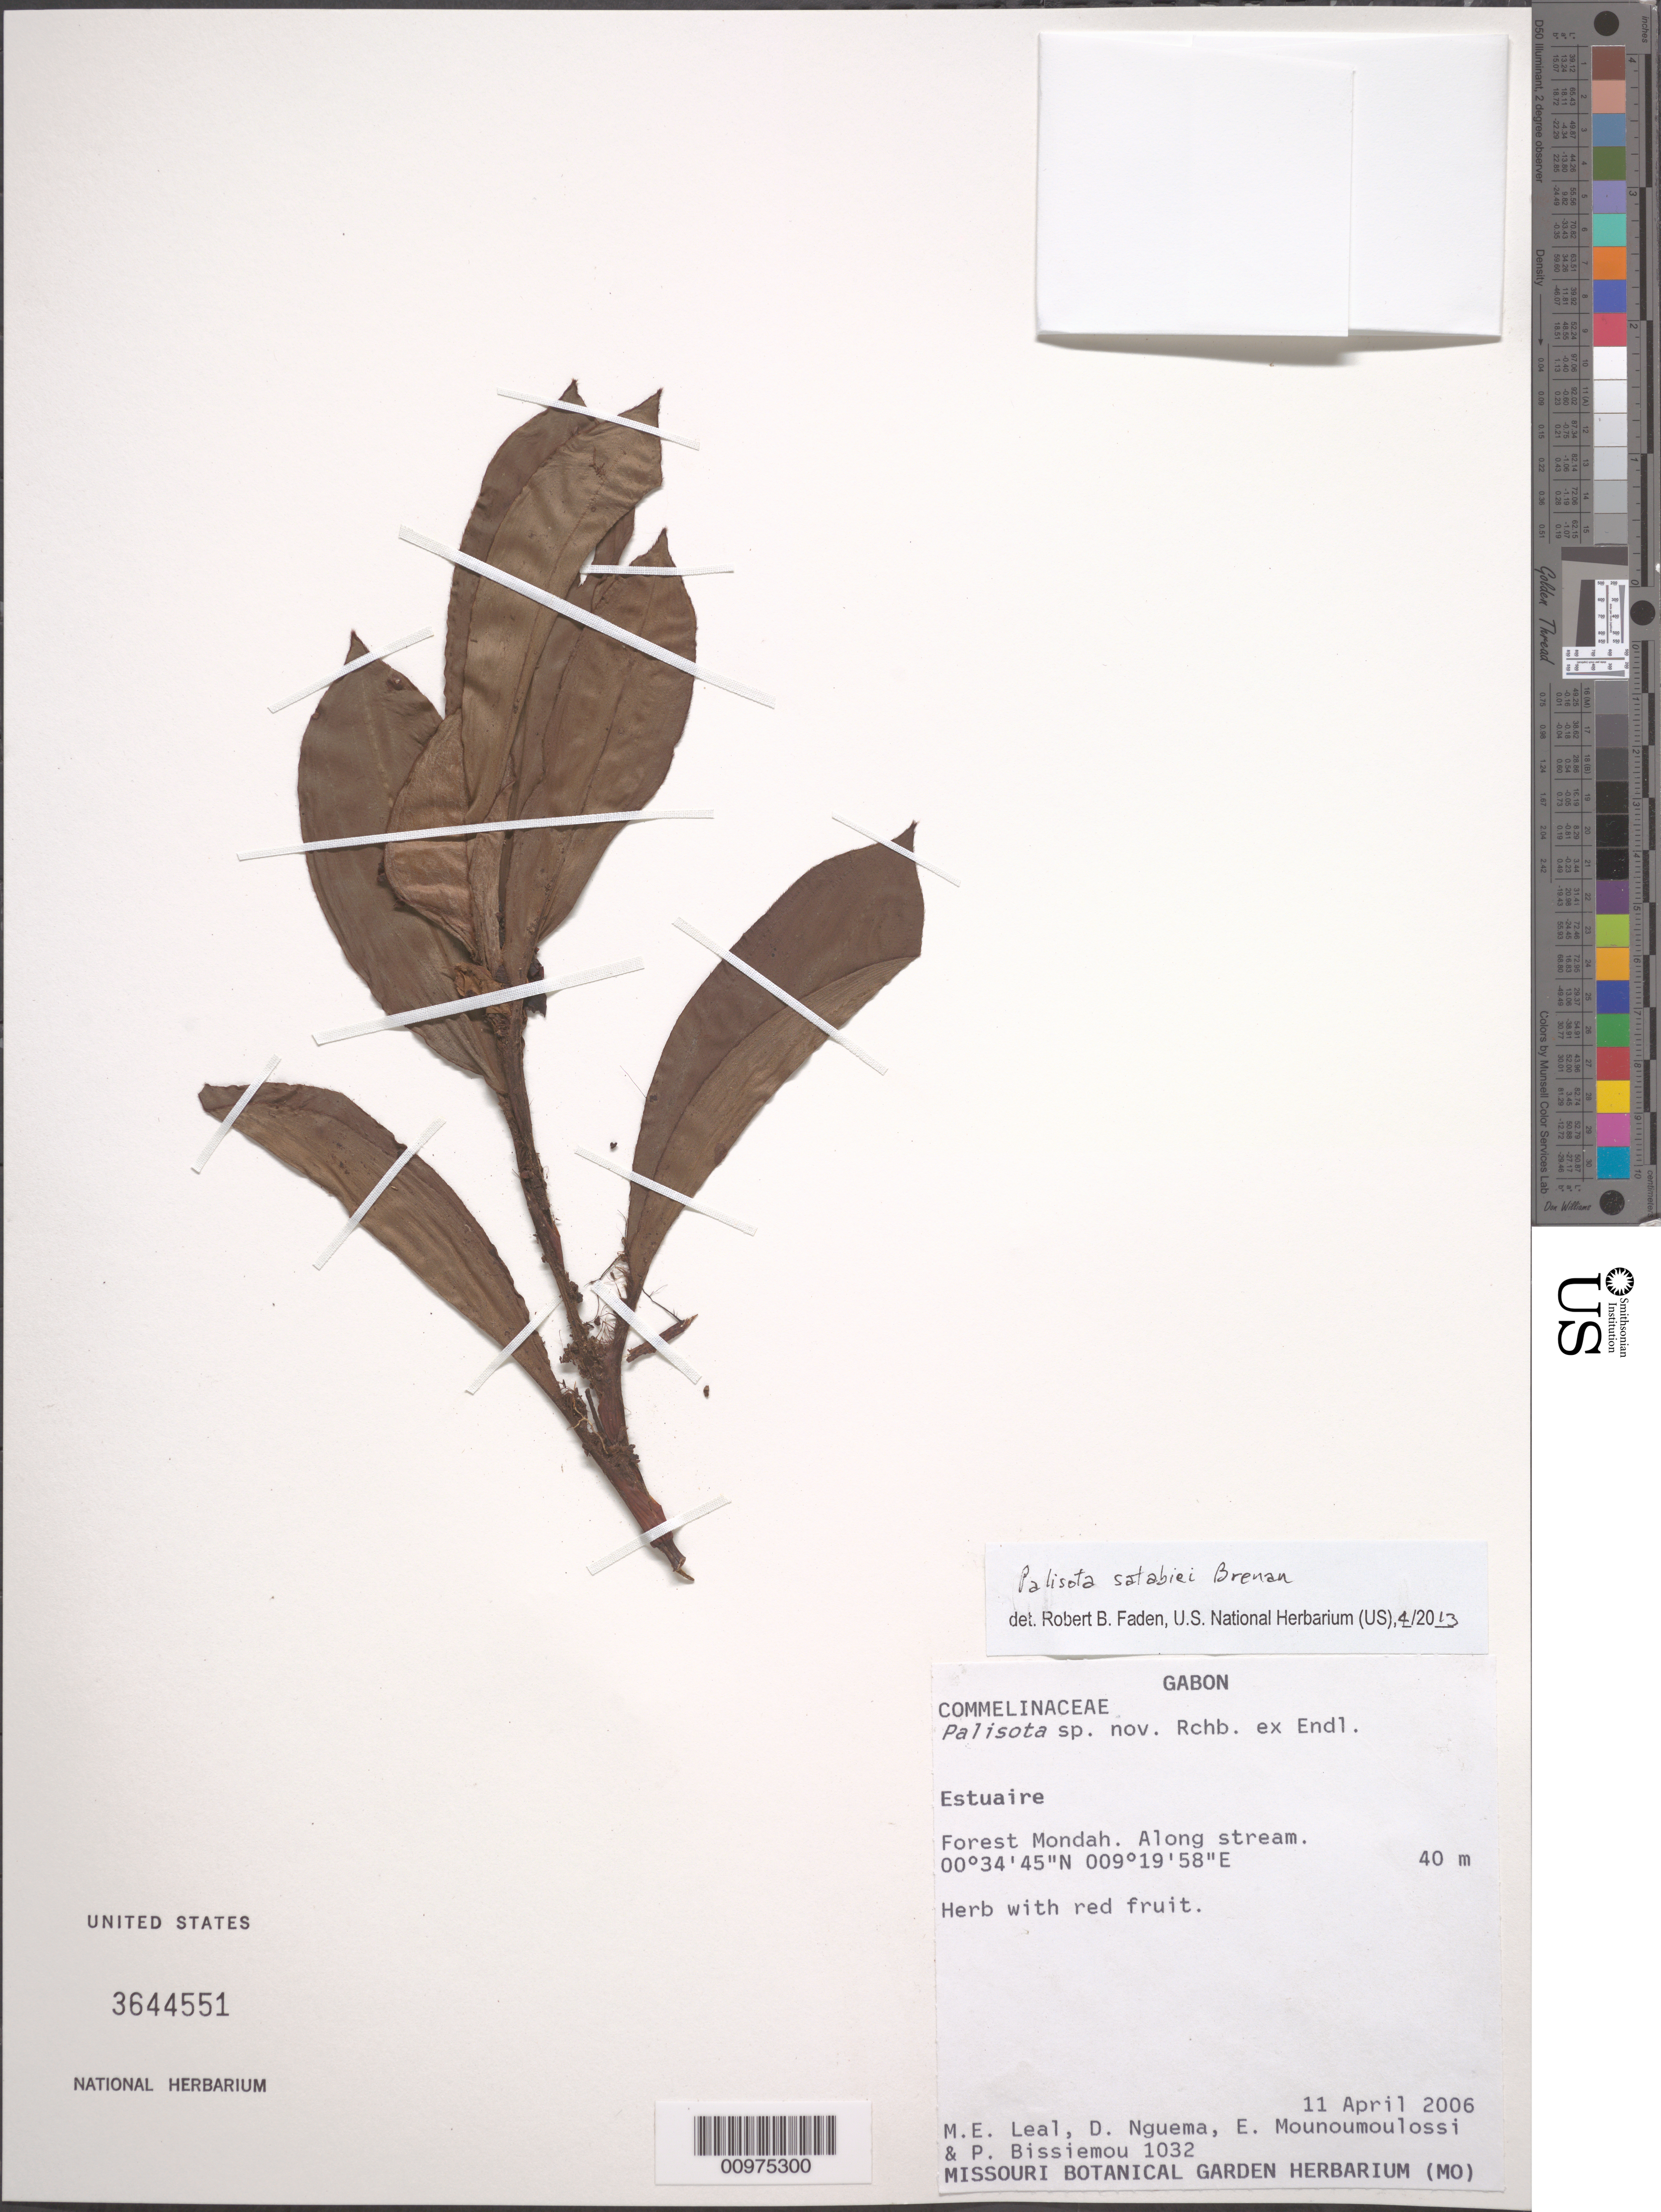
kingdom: Plantae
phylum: Tracheophyta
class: Liliopsida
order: Commelinales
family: Commelinaceae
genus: Palisota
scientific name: Palisota satabiei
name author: Brenan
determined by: Faden, Robert B., (US), Smithsonian Institution - National Museum of Natural History (UNITED STATES)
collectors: M. E. Leal et al.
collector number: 1032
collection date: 2006-04-11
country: Gabon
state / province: Estuaire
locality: Forest Mondah. Along stream.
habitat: Along stream.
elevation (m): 40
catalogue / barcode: US 3644551